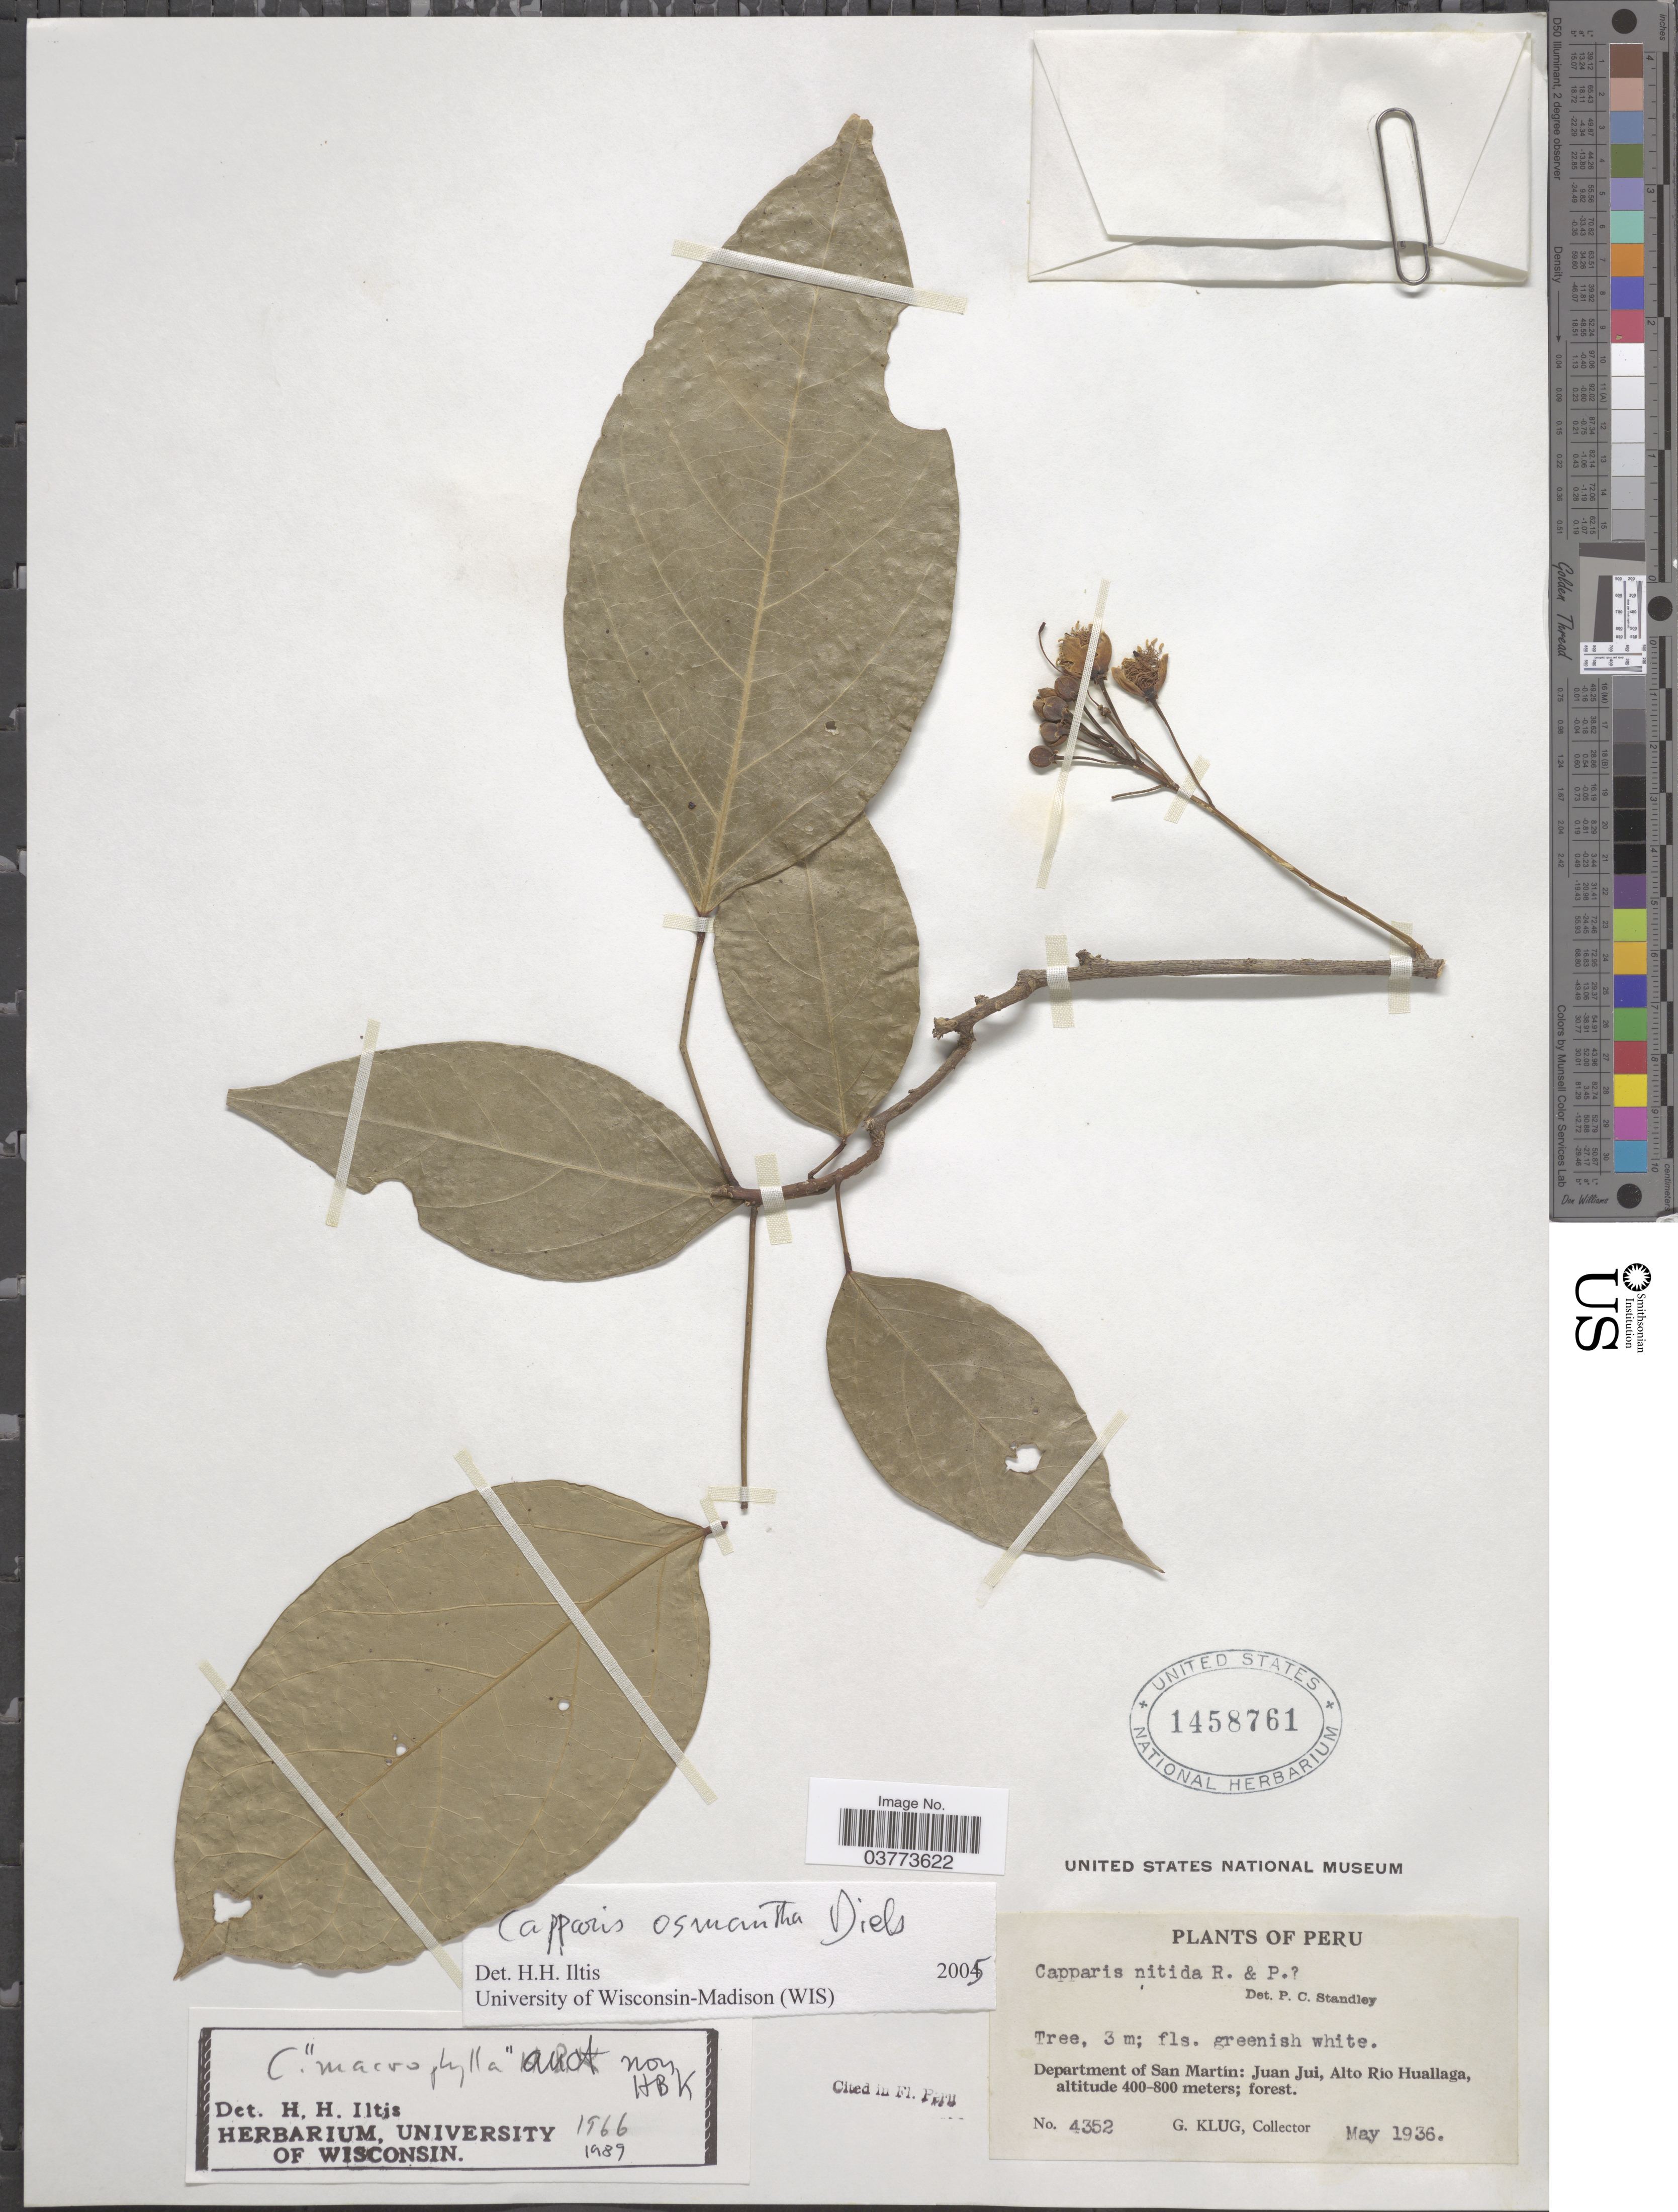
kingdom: Plantae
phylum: Tracheophyta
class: Magnoliopsida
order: Brassicales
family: Capparaceae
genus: Capparidastrum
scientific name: Capparidastrum osmanthum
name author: (Diels) Cornejo & Iltis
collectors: G. Klug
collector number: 4352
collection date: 1936-05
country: Peru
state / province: San Martín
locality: Department of San Martin: Juan Jui, Alto Rio Huallaga.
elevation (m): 400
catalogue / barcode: US 1458761